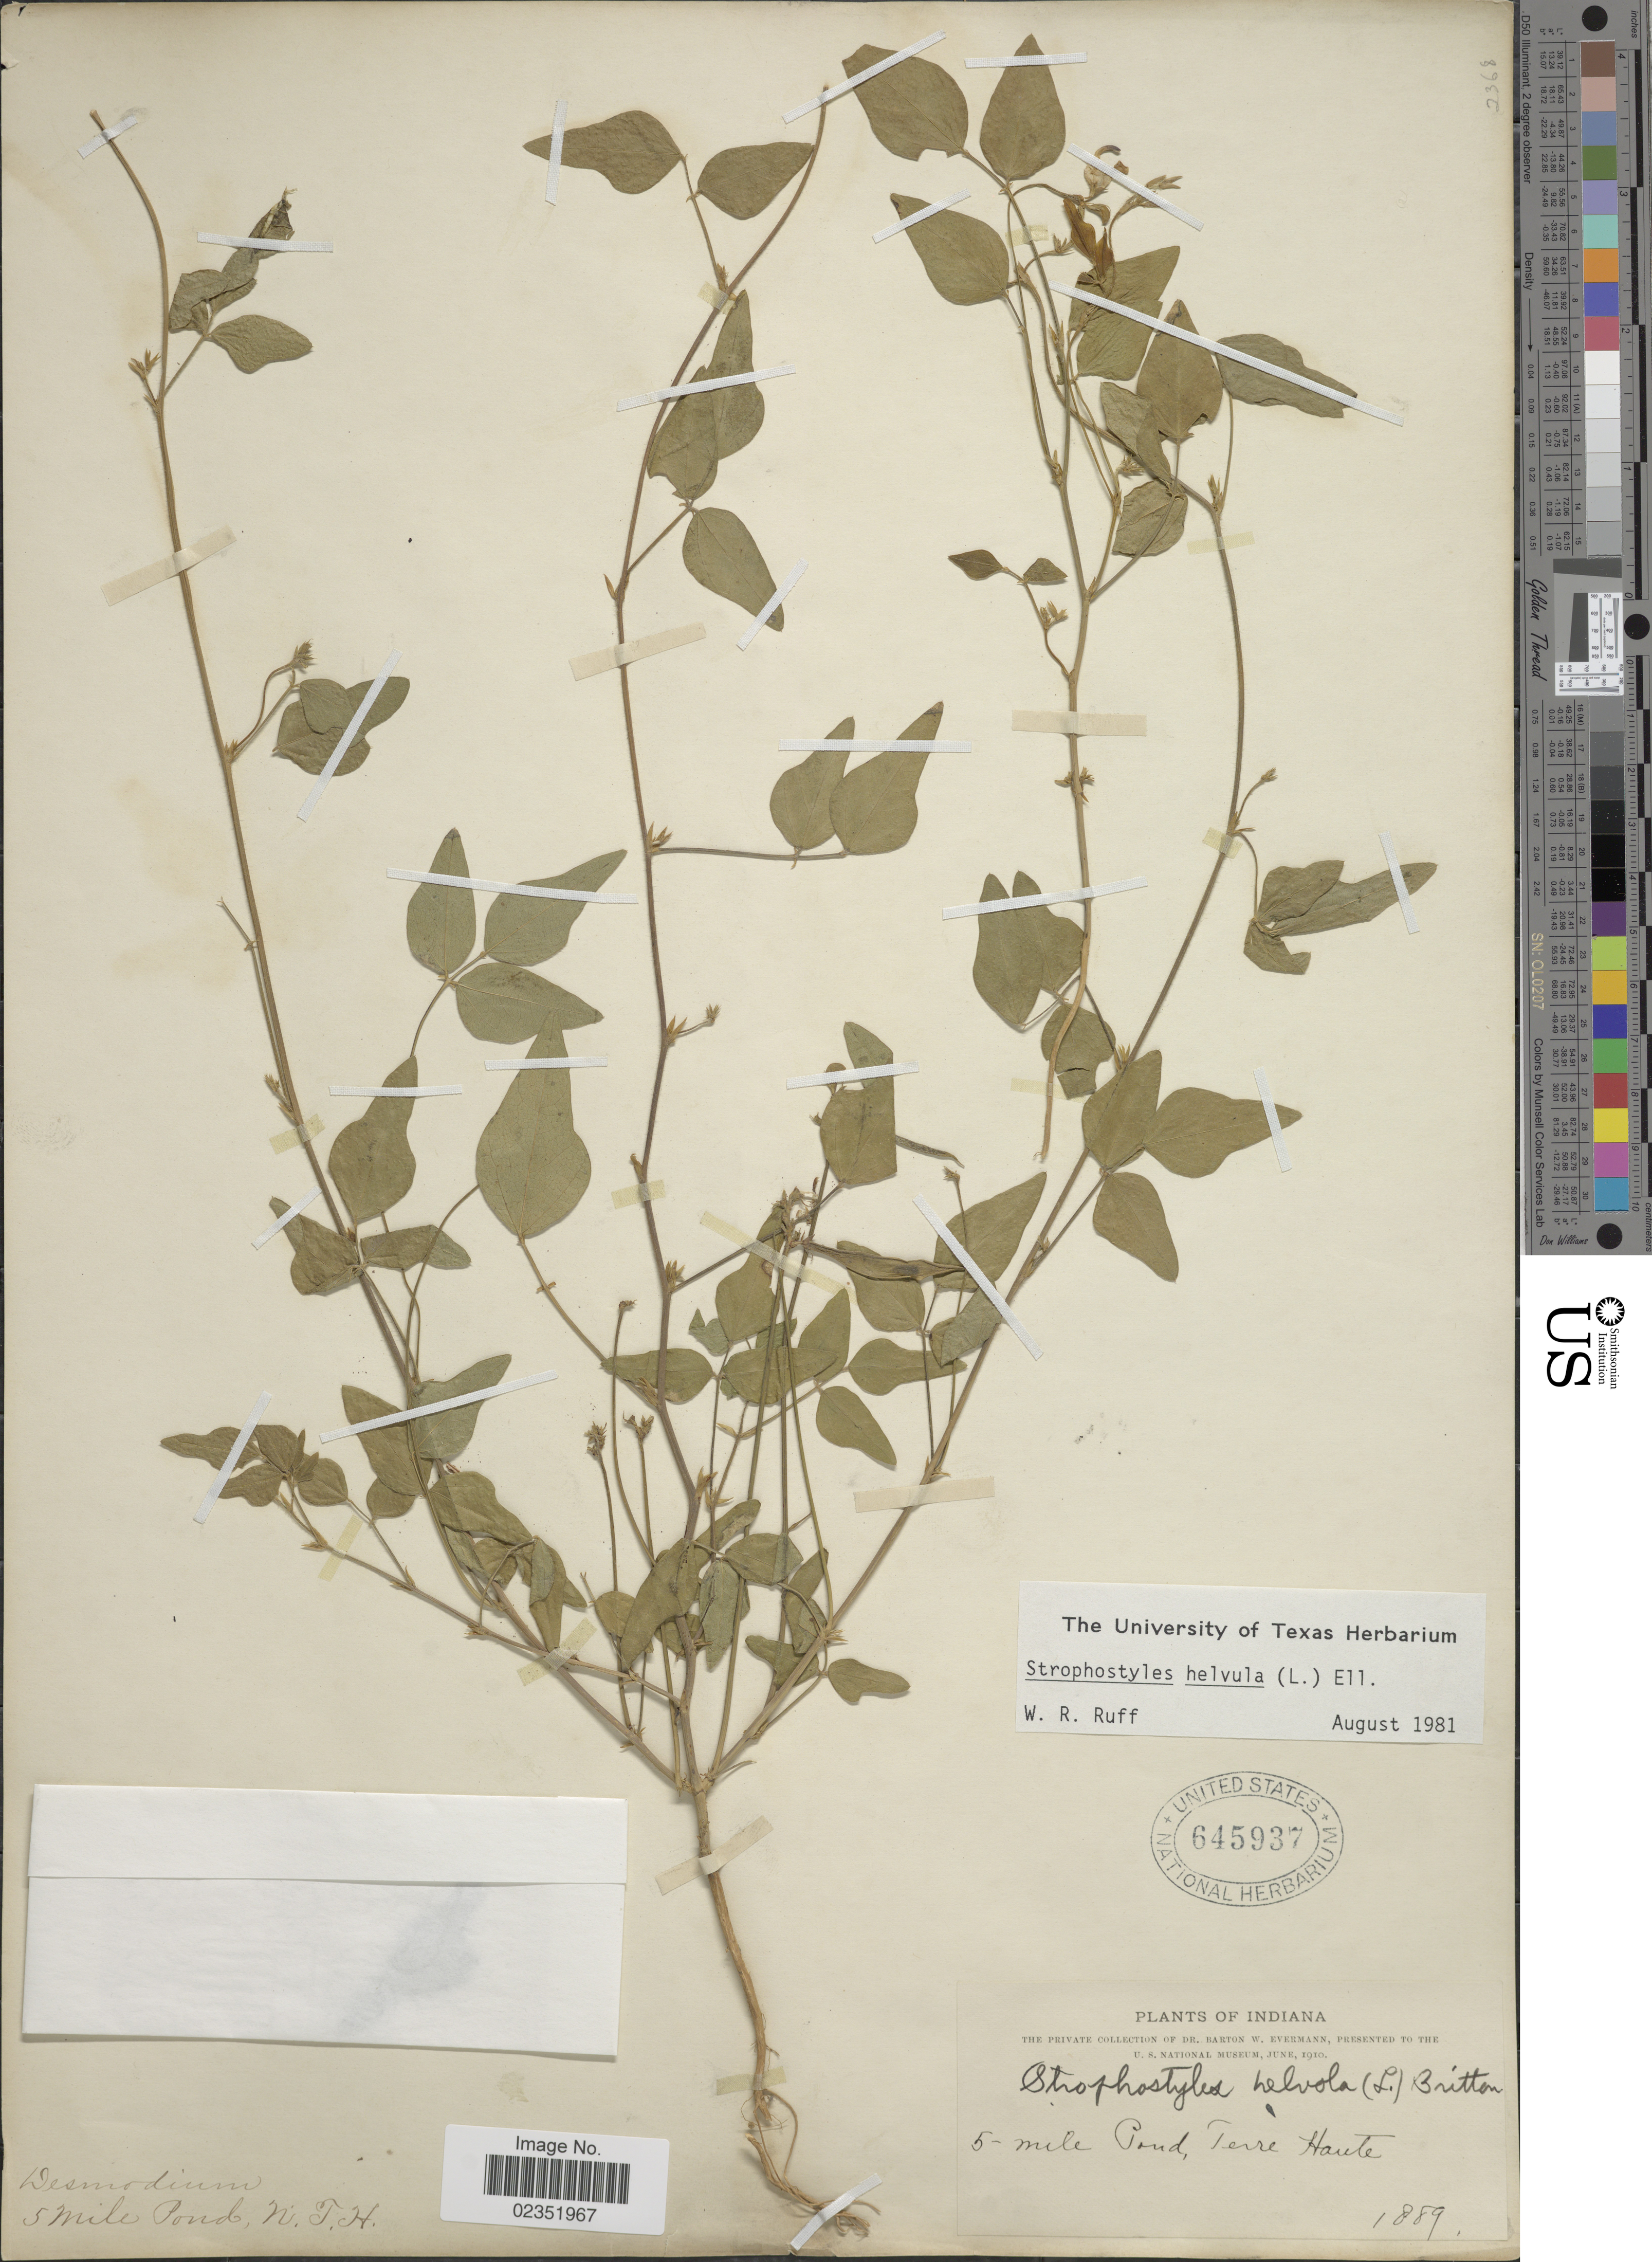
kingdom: Plantae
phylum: Tracheophyta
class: Magnoliopsida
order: Fabales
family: Fabaceae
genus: Strophostyles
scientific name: Strophostyles helvola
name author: (L.) Elliott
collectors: B. W. Evermann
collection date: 1889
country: United States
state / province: Indiana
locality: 5-mile Pond, Terre Haute.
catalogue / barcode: US 645937